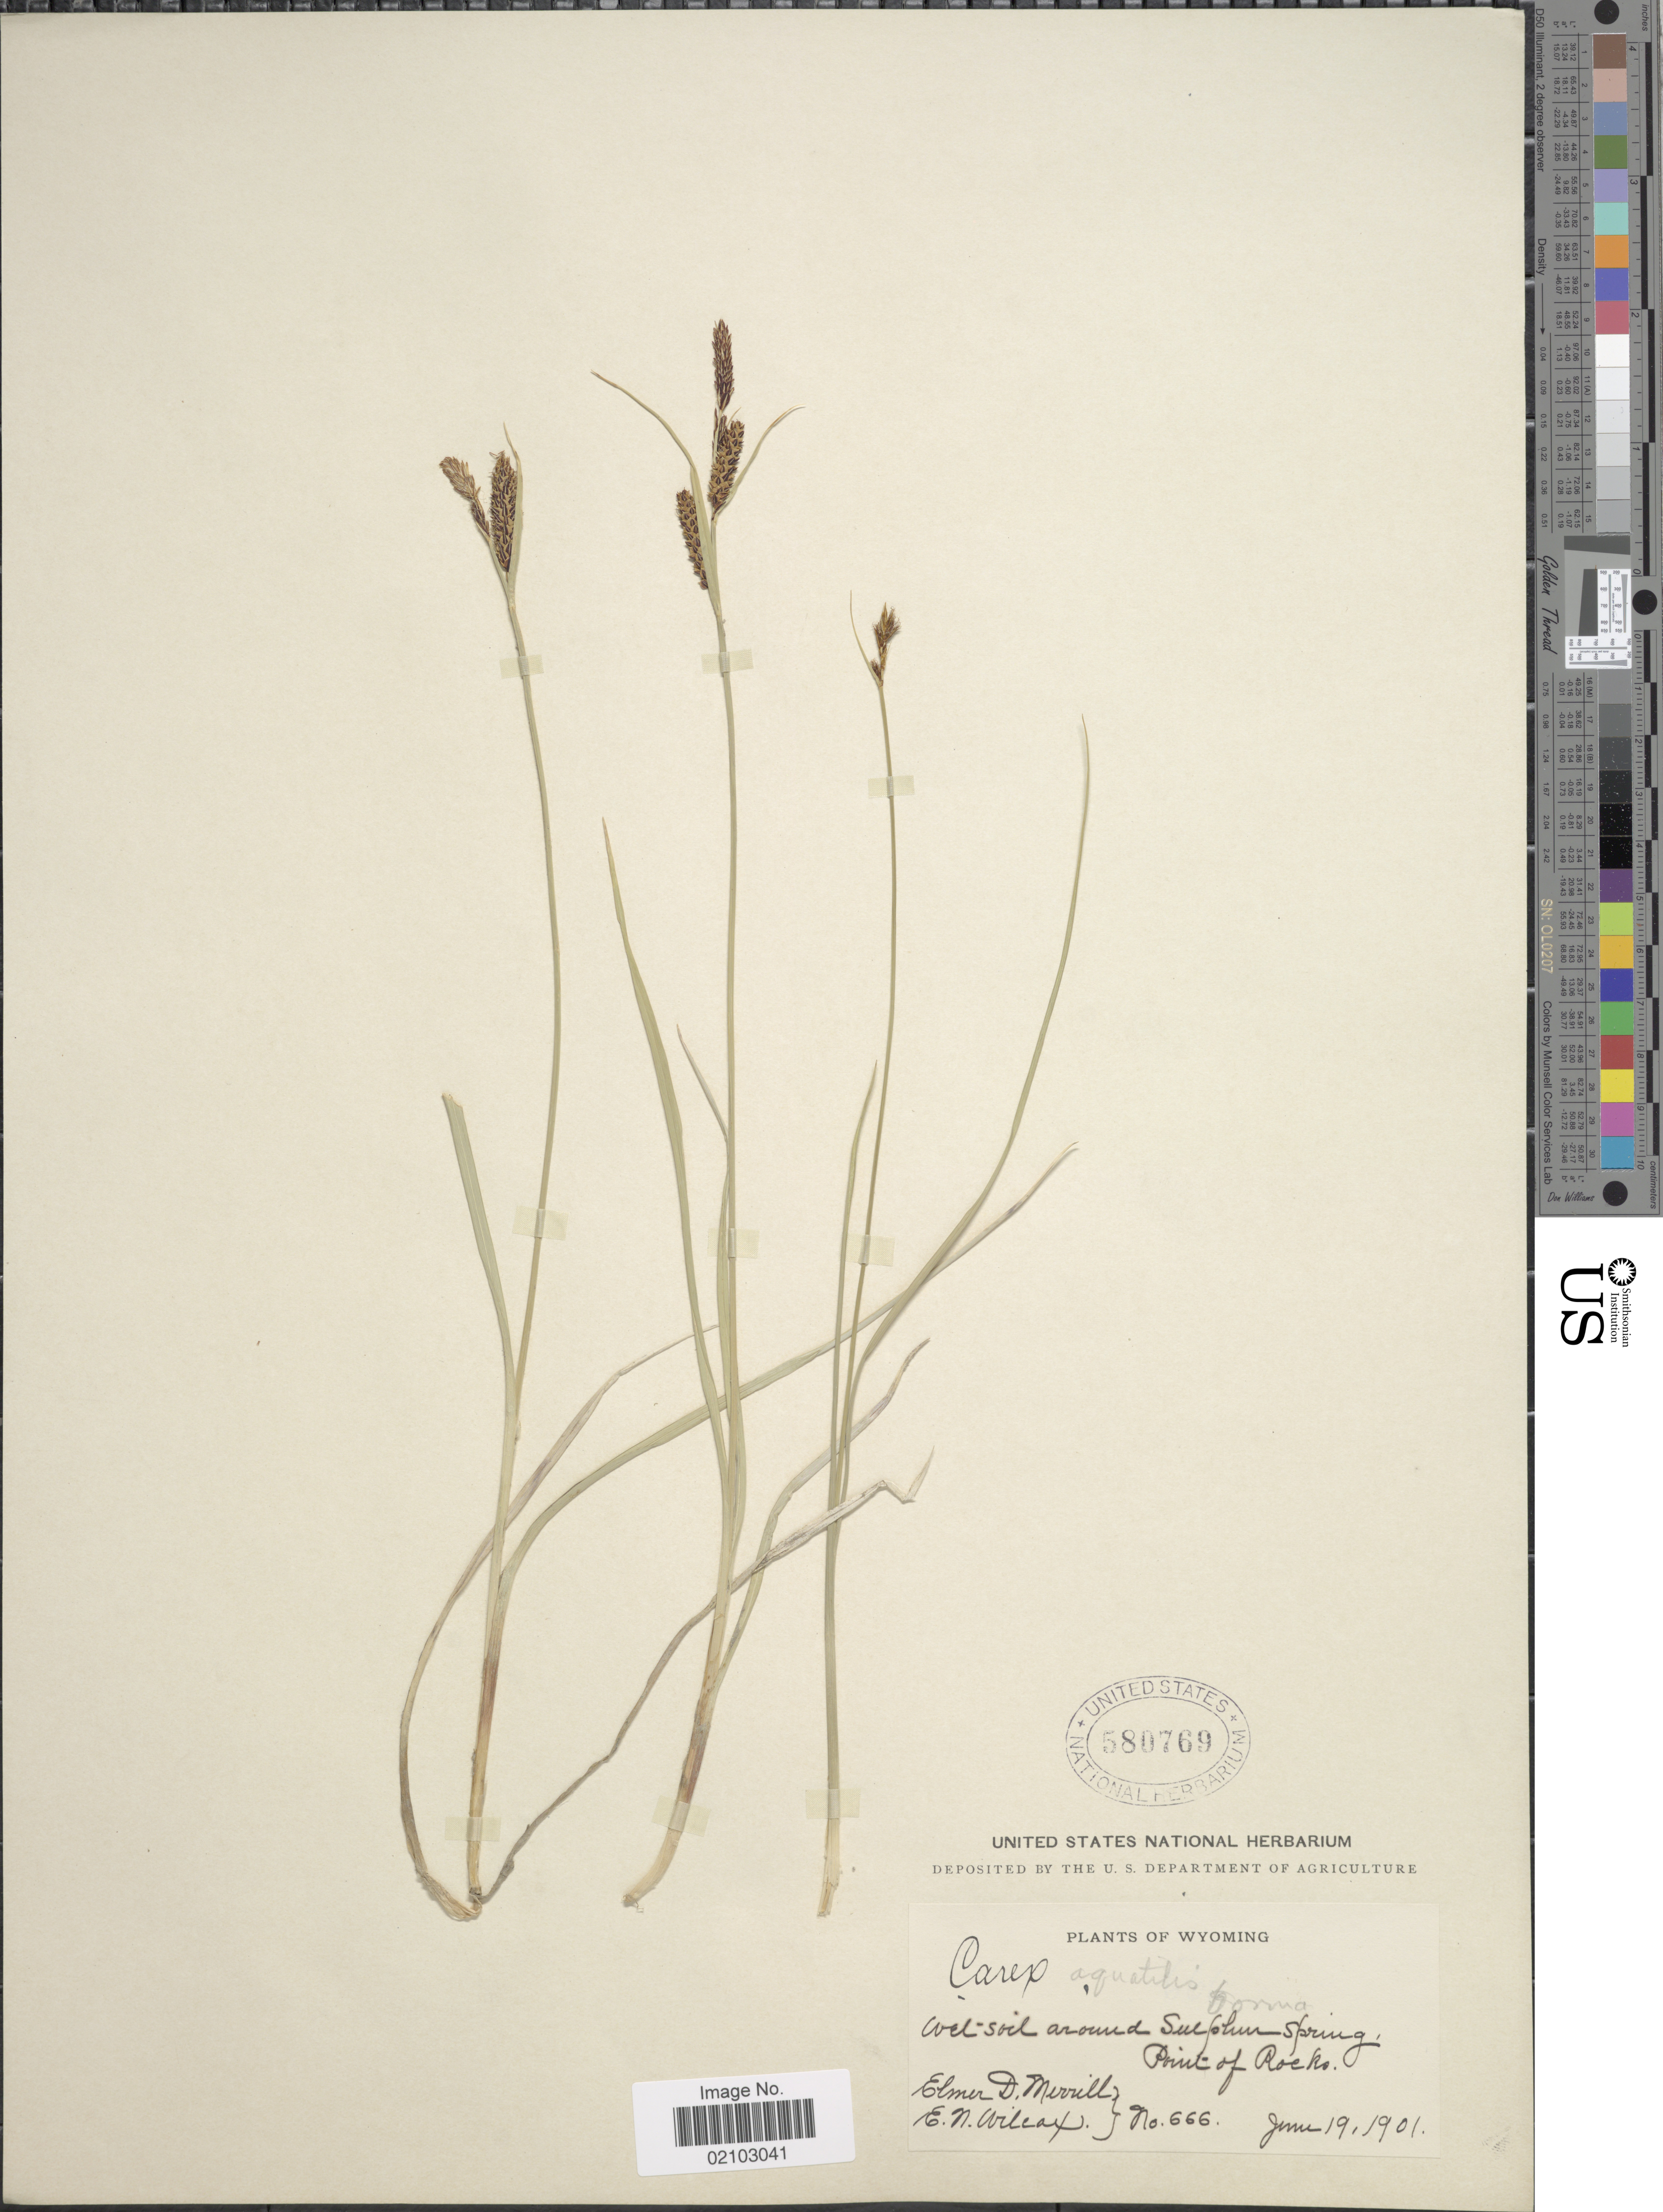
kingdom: Plantae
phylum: Tracheophyta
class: Liliopsida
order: Poales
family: Cyperaceae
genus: Carex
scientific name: Carex aquatilis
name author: Wahlenb.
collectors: E. D. Merrill & E. Wilcox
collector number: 666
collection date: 1901-06-19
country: United States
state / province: Wyoming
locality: Wet soil aroung Sulphur Spring, Point of Rocks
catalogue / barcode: US 580769